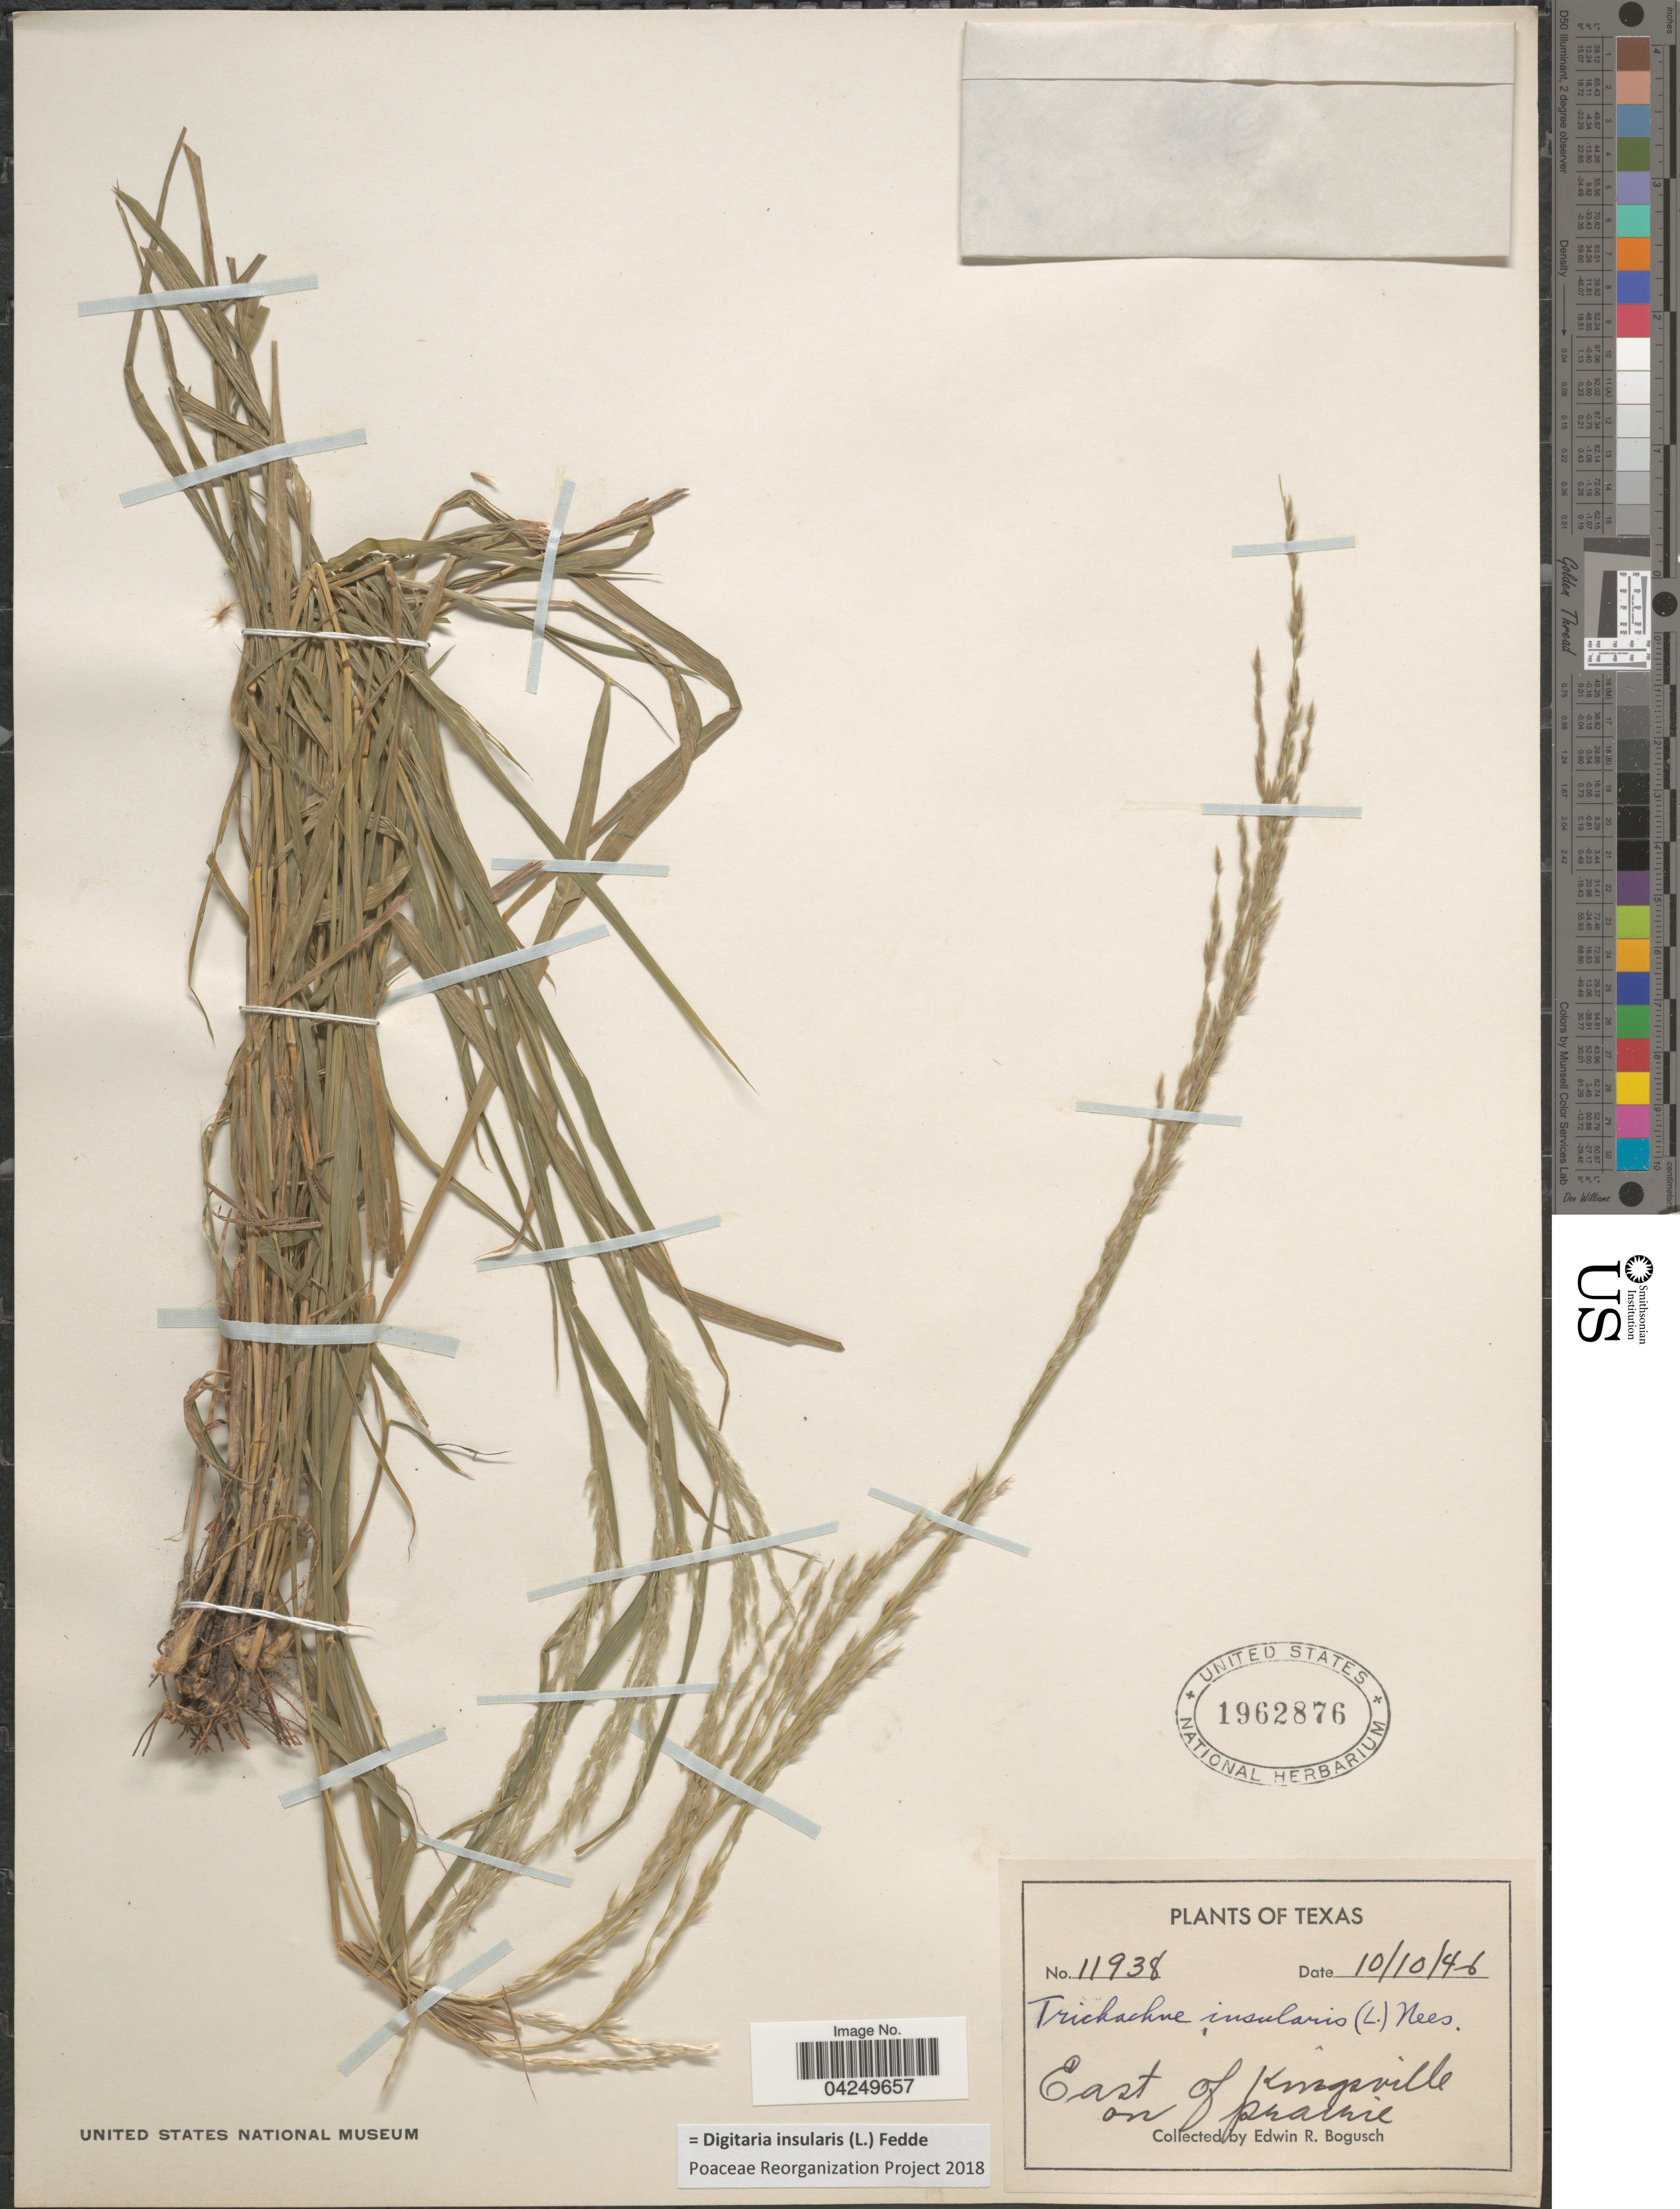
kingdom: Plantae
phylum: Tracheophyta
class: Liliopsida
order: Poales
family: Poaceae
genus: Digitaria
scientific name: Digitaria insularis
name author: (L.) Fedde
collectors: E. Bogusch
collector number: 11938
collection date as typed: Transcribed d/m/y: 10/10/46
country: United States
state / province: Texas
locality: East of Kingsville on prairie.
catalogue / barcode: US 1962876